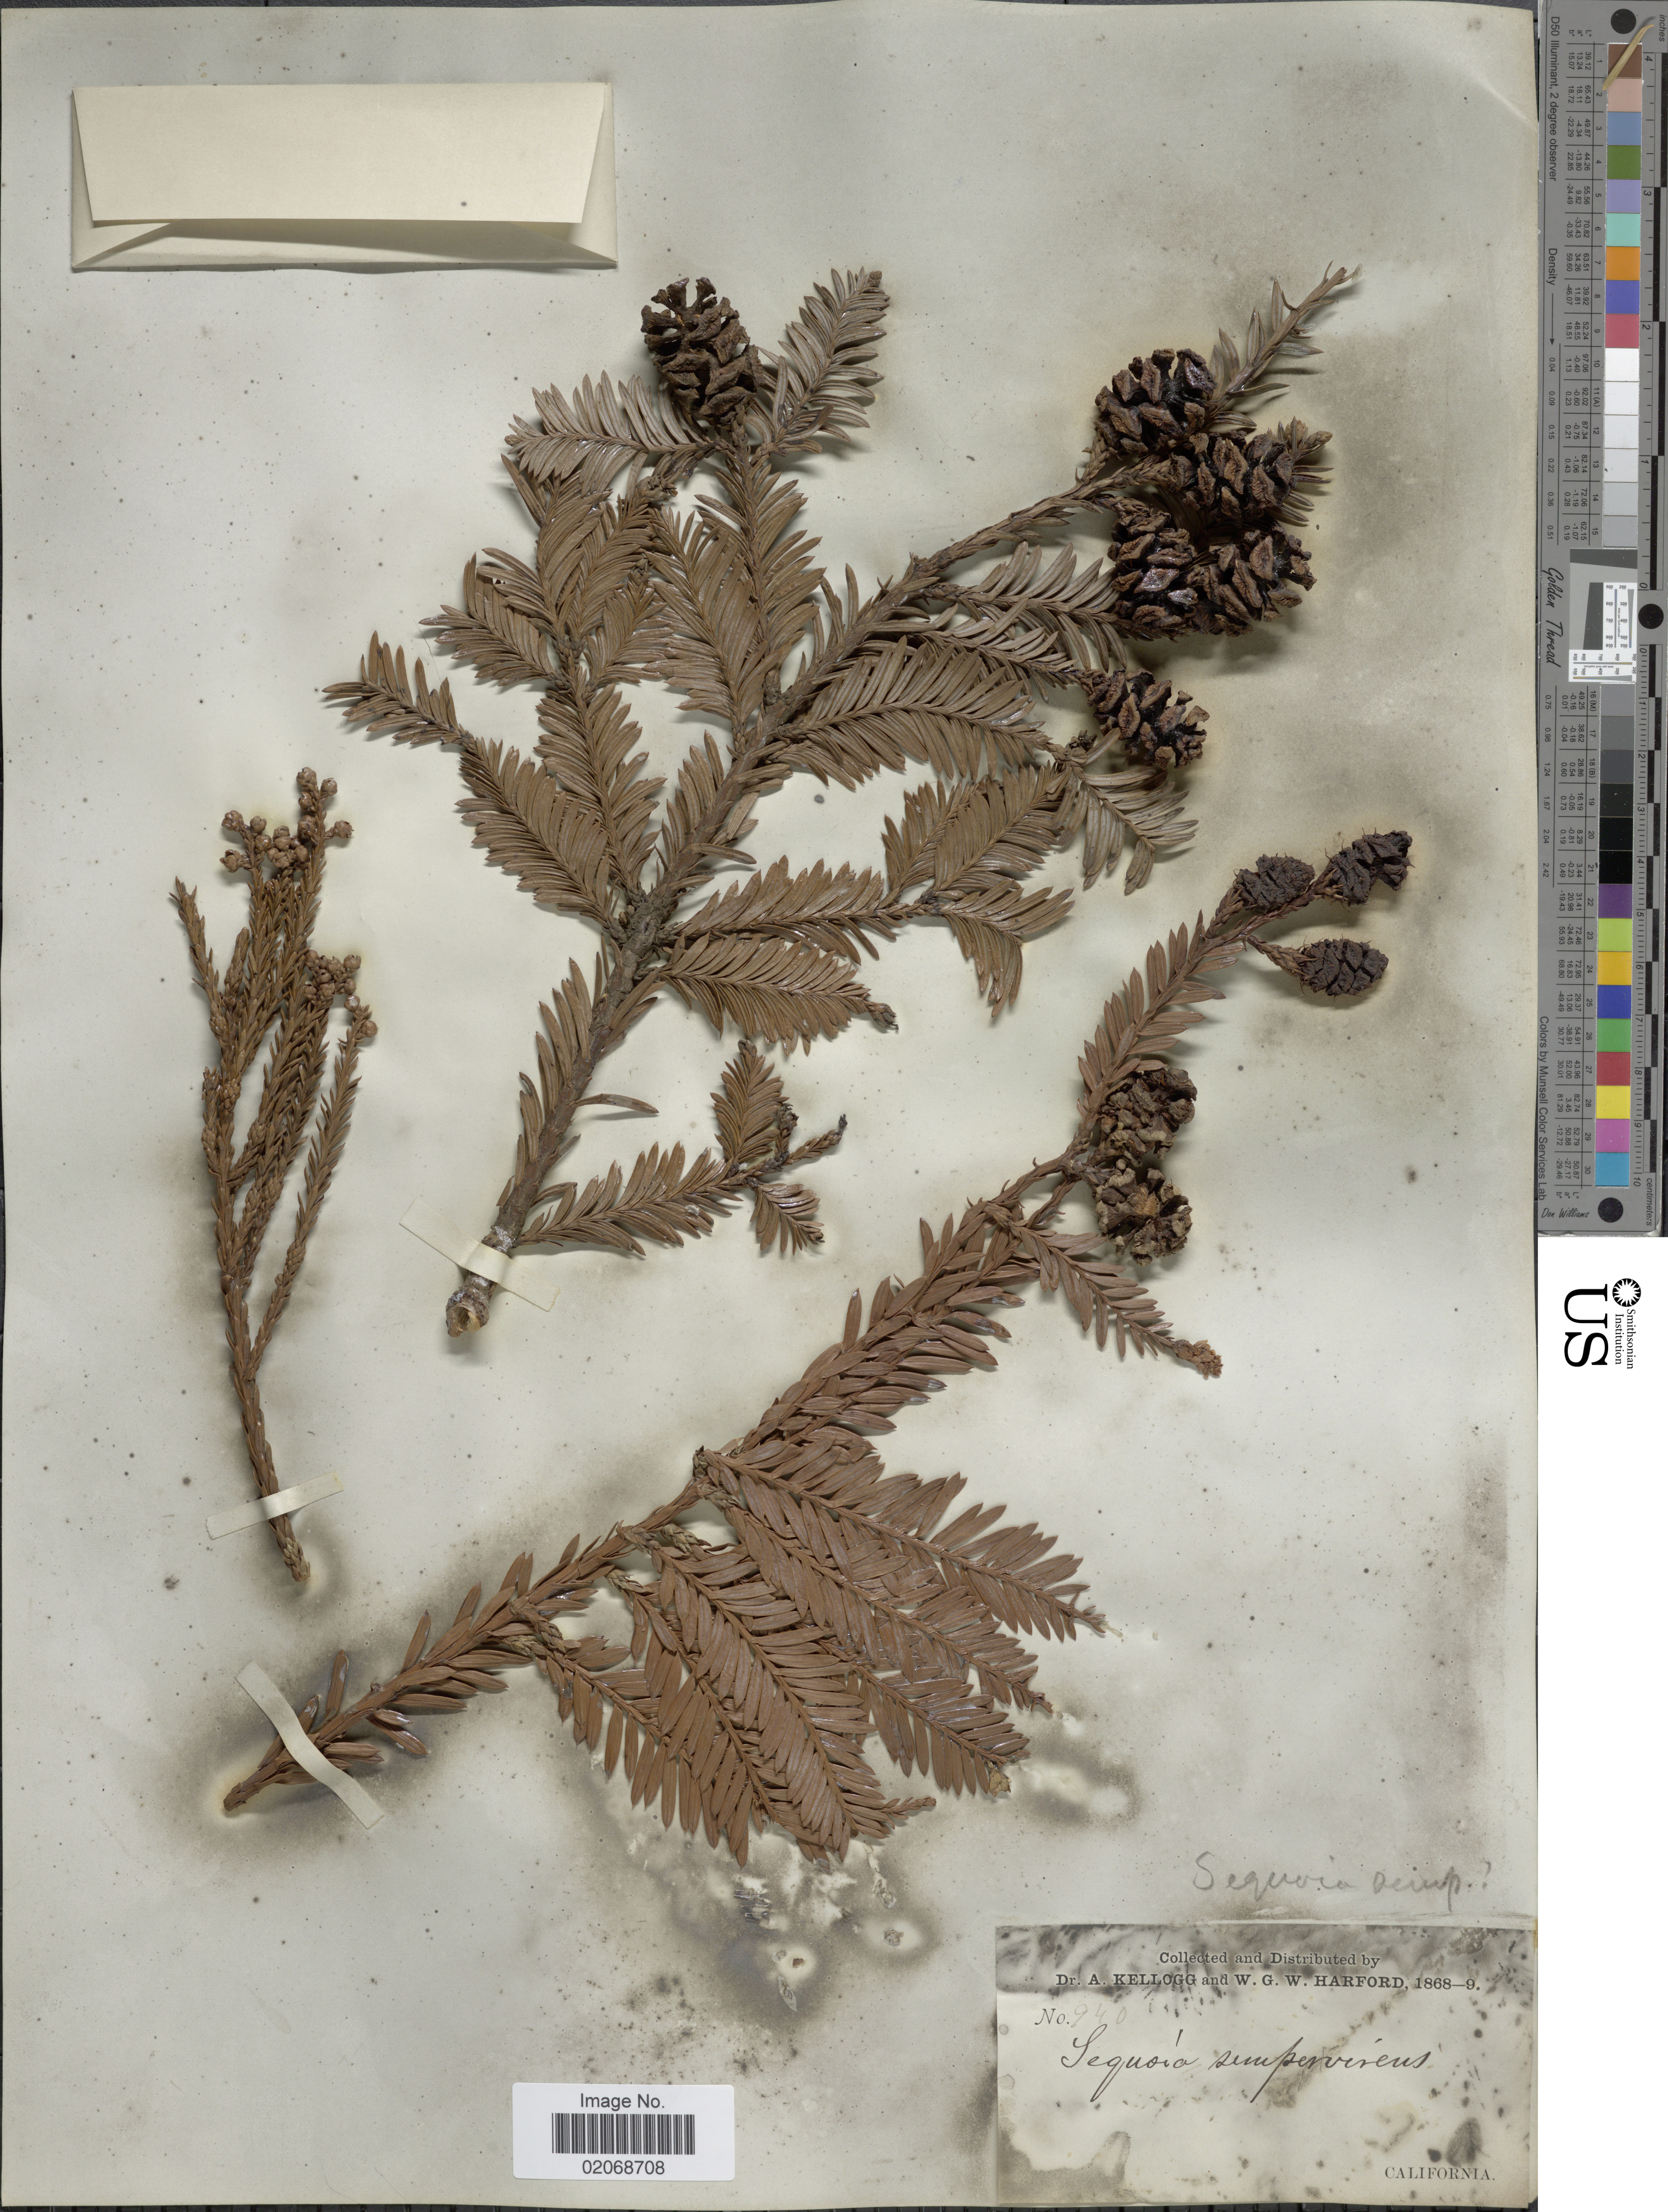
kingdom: Plantae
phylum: Tracheophyta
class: Pinopsida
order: Pinales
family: Cupressaceae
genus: Sequoia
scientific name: Sequoia sempervirens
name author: (D. Don) Endl.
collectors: A. Kellogg & W. G. W. Harford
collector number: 940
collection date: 1868/1869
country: United States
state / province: California